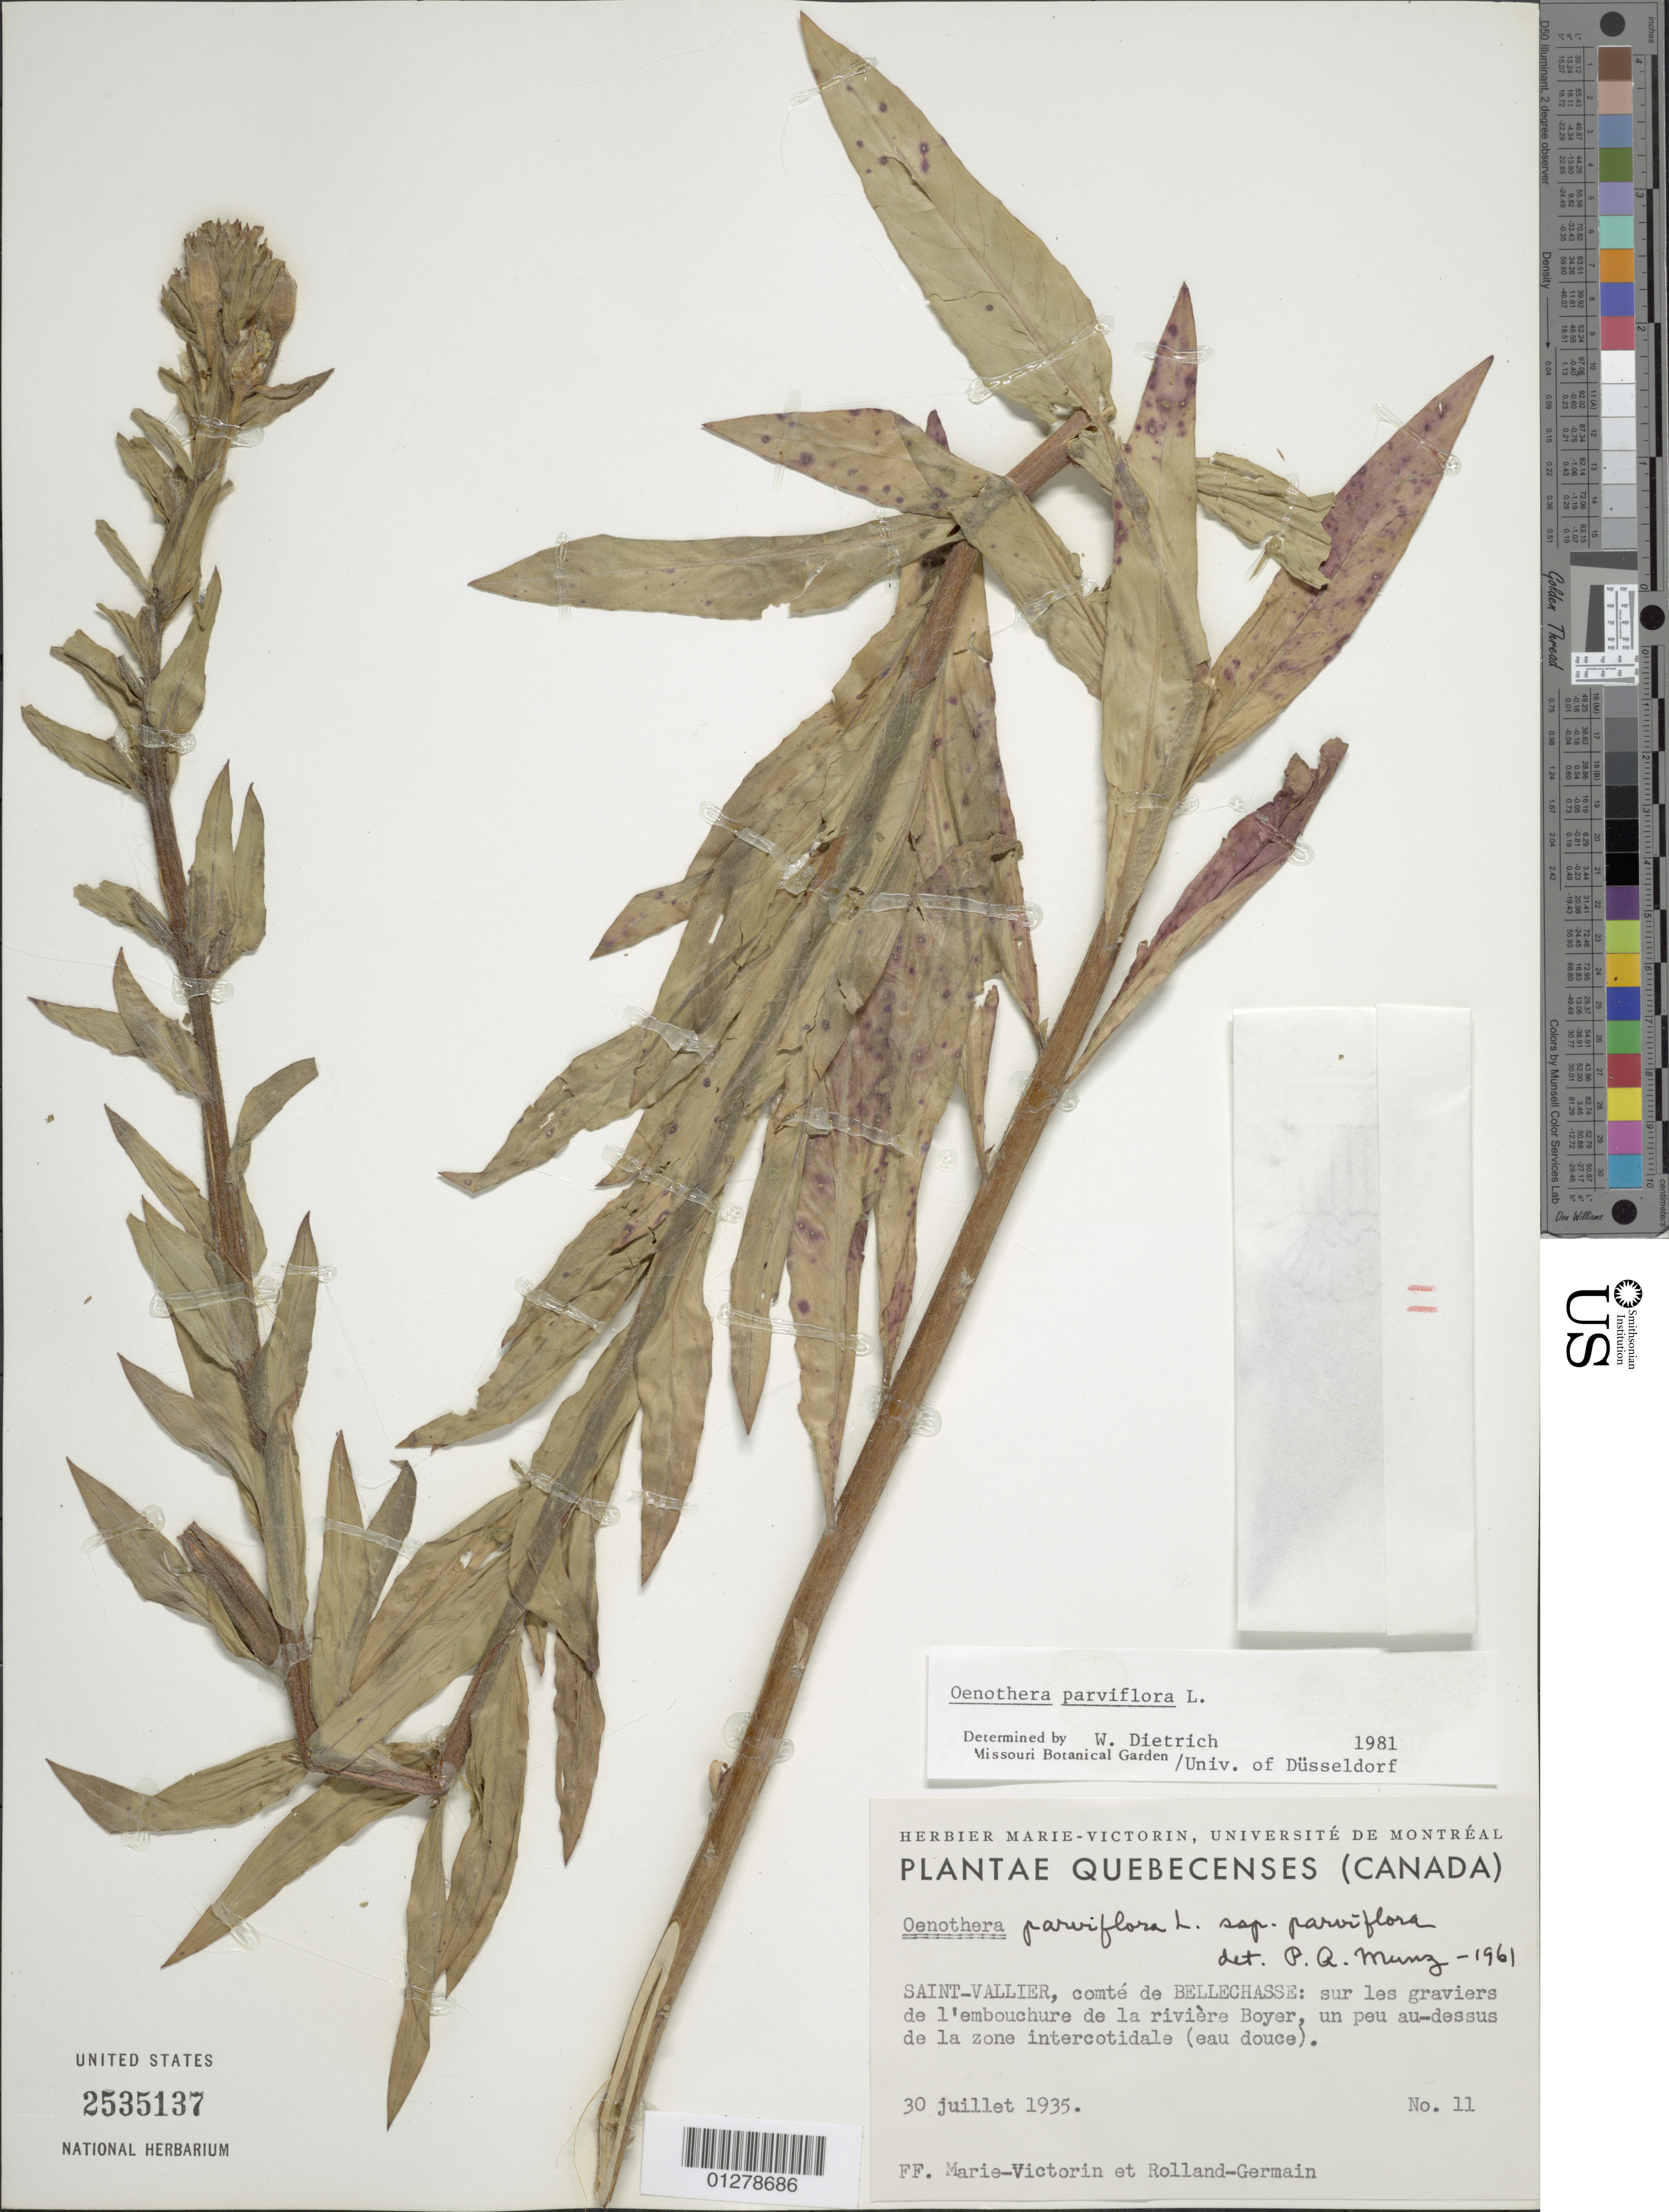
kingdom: Plantae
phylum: Tracheophyta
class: Magnoliopsida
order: Myrtales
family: Onagraceae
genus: Oenothera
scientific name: Oenothera parviflora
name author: L.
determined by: Dietrich, W.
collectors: Fr. Marie-Victorin & Rolland-Germain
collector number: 11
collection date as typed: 30 Jul 1935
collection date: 1935-07-30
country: Canada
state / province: Quebec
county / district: Bellechasse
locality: Saint-Vallier, comte de Bellechasse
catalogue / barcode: US 2535137